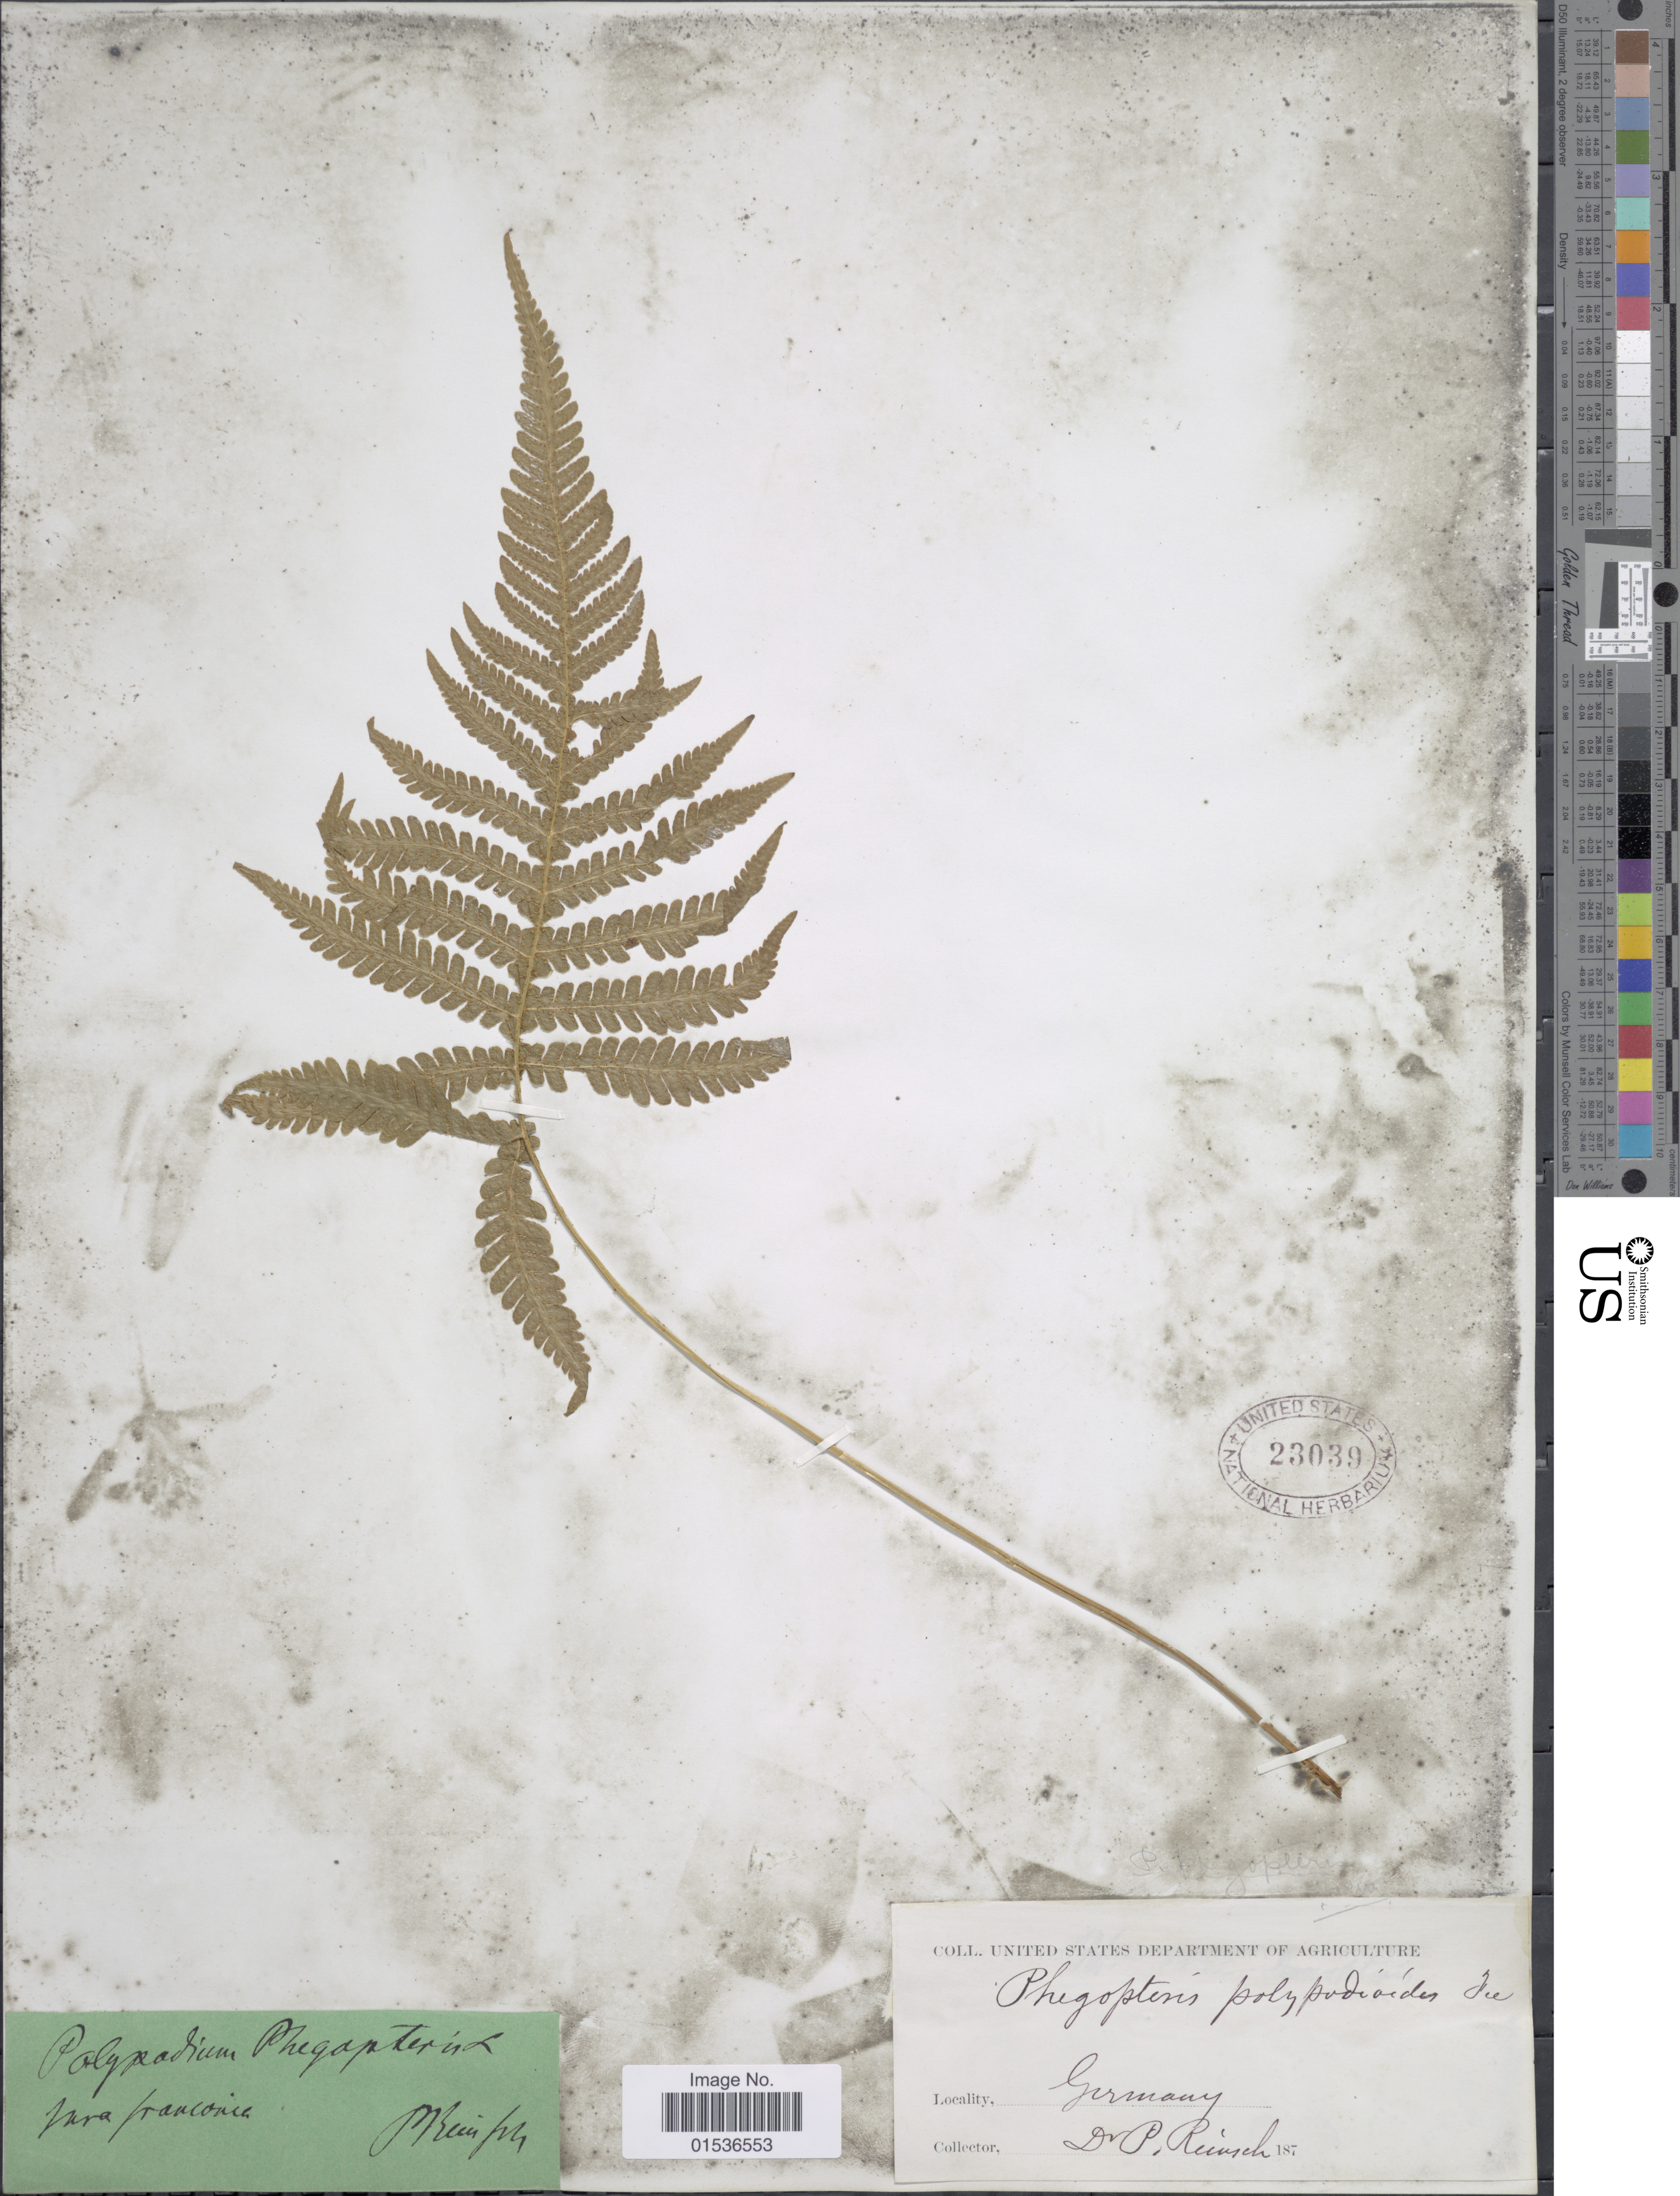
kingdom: Plantae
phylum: Tracheophyta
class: Polypodiopsida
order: Polypodiales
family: Thelypteridaceae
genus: Phegopteris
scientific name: Phegopteris connectilis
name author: (Michx.) Watt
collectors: P.F. Reinsch (herbarium)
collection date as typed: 187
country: Germany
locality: Germany. Para franconia [unsure placement] [interpreted]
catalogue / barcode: US 23039